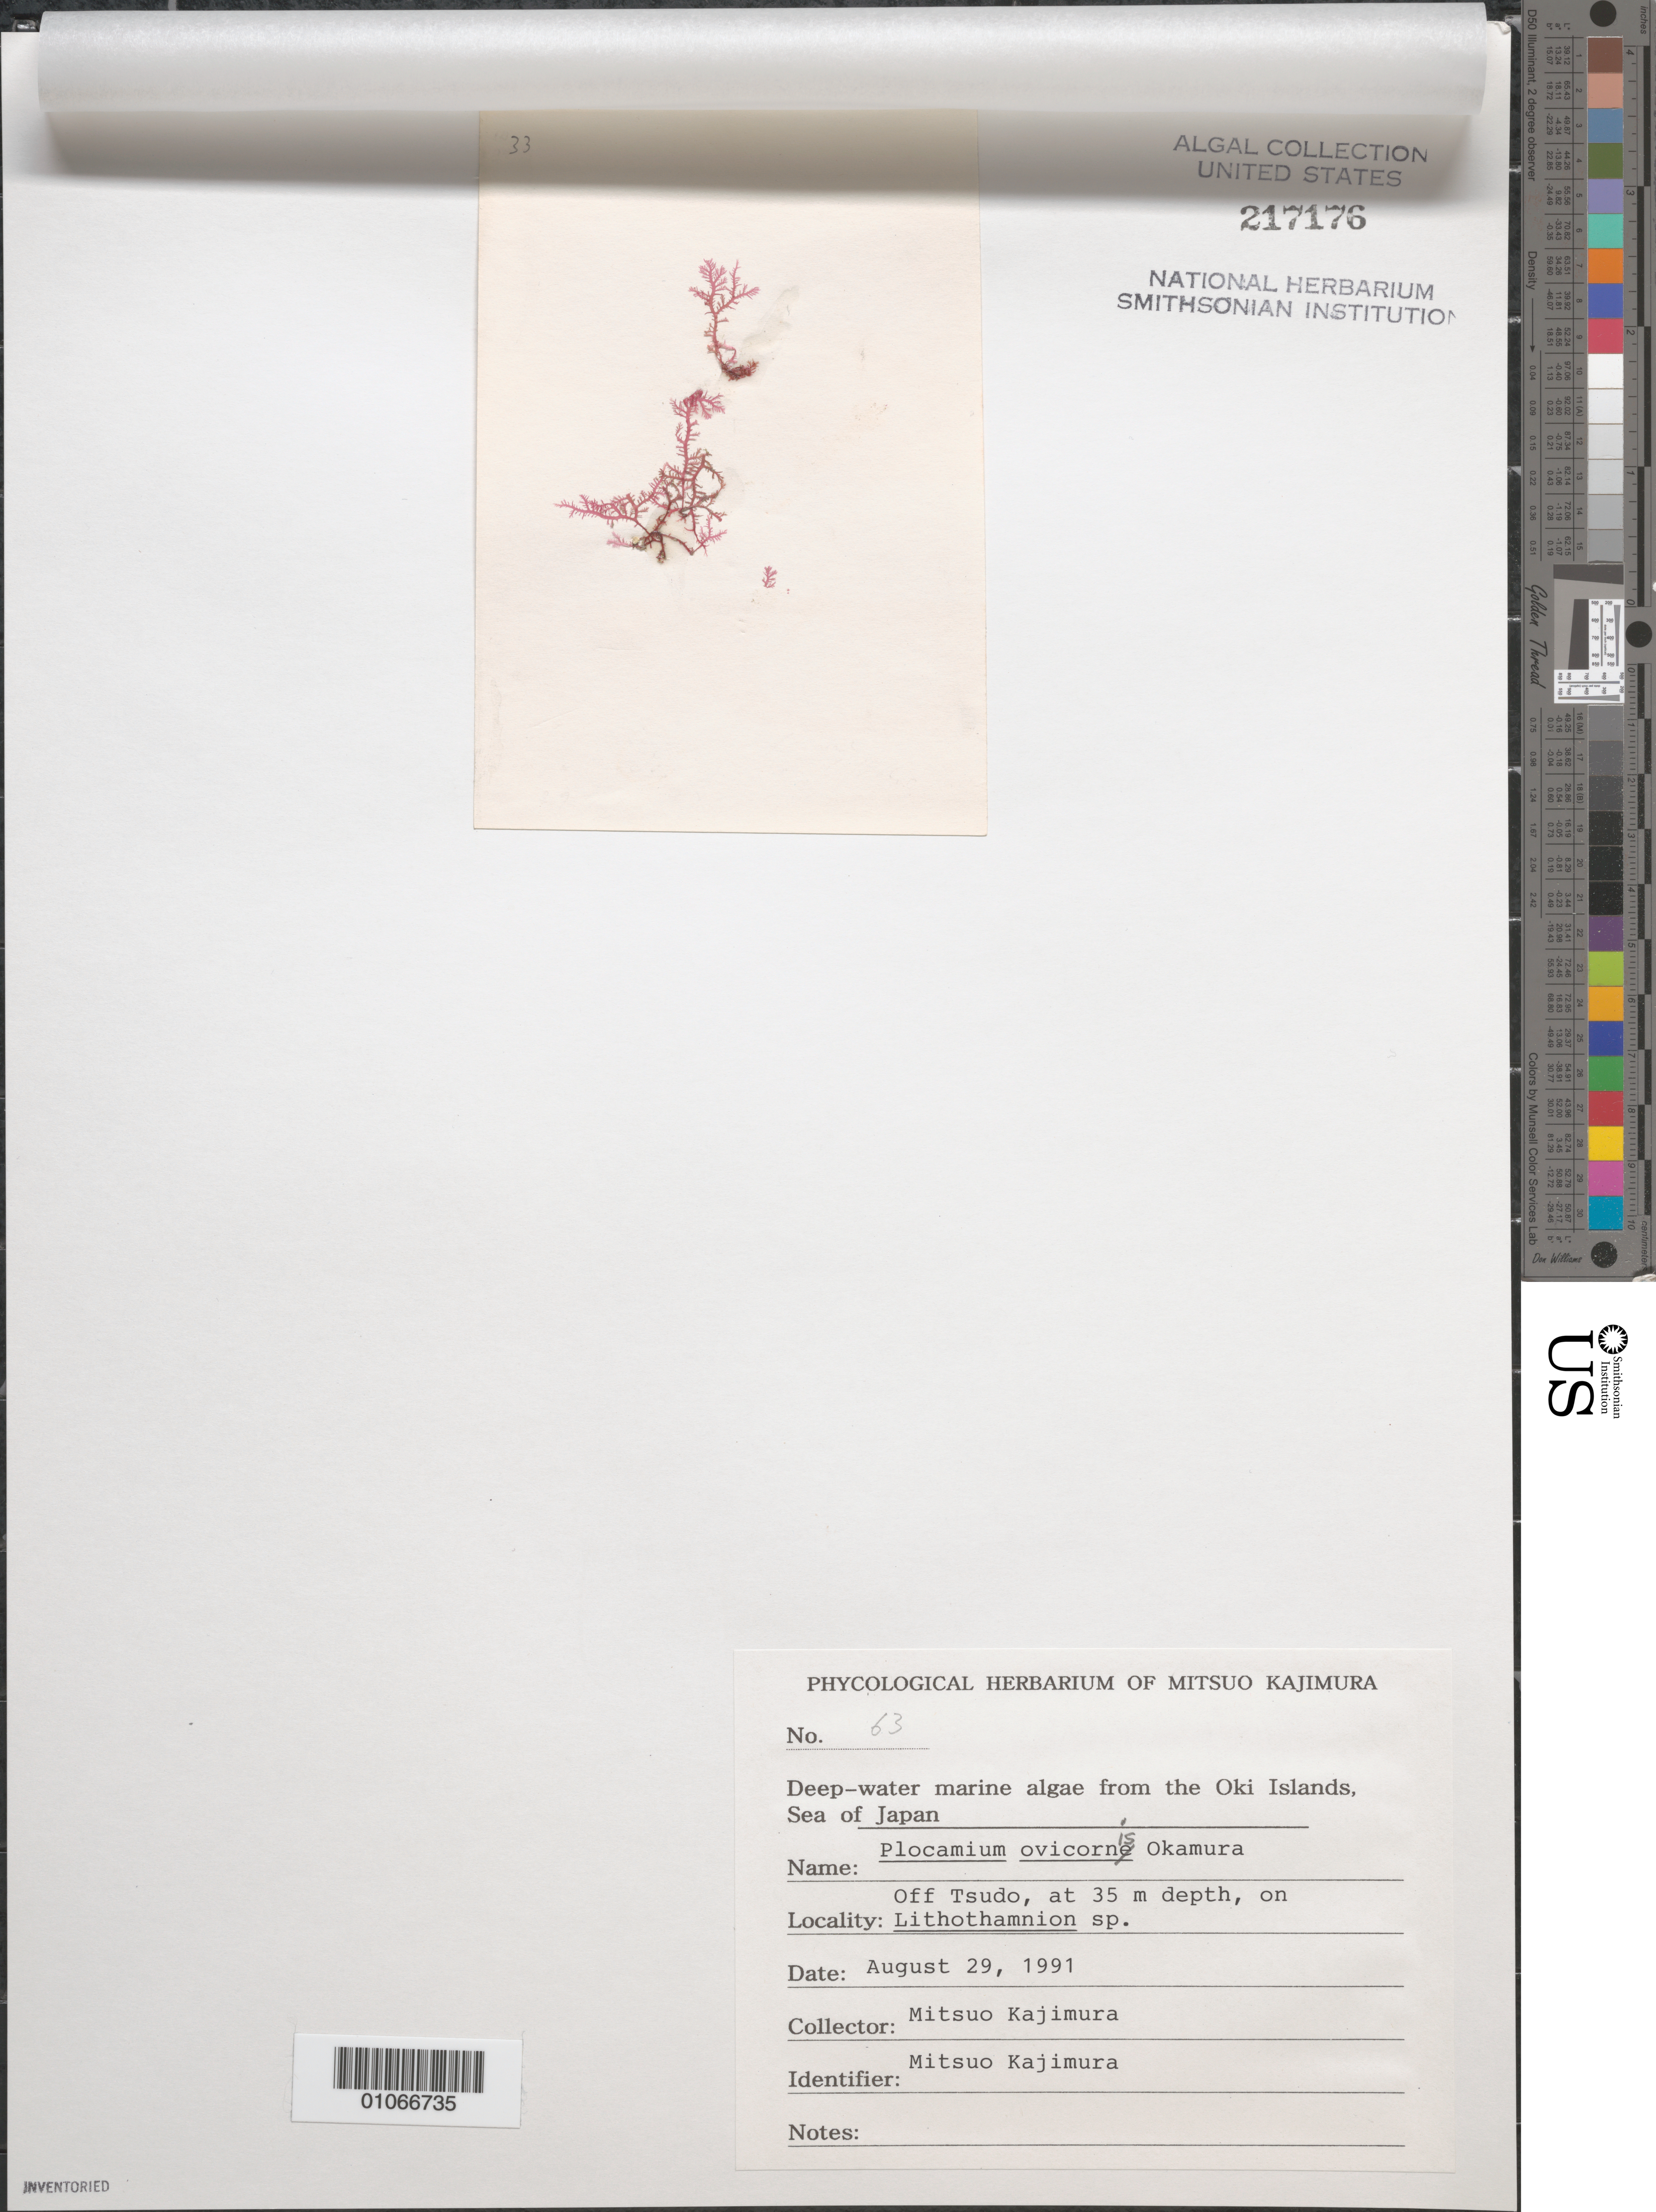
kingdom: Plantae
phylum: Rhodophyta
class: Florideophyceae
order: Plocamiales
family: Plocamiaceae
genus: Plocamium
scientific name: Plocamium ovicornis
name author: Okamura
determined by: Kajimura, Mitsuo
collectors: M. Kajimura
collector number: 63 & specimen 33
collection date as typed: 29 Aug 1991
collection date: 1991-08-29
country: Japan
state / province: Simane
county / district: Oki District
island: Oki Islands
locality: Off Tsudo [village], Sea of Japan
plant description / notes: Phycologial Herbarium of Mitsuo Kajimura, Deep-water marine algae from the Oki Islands, Sea of Japan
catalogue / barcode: US 217176